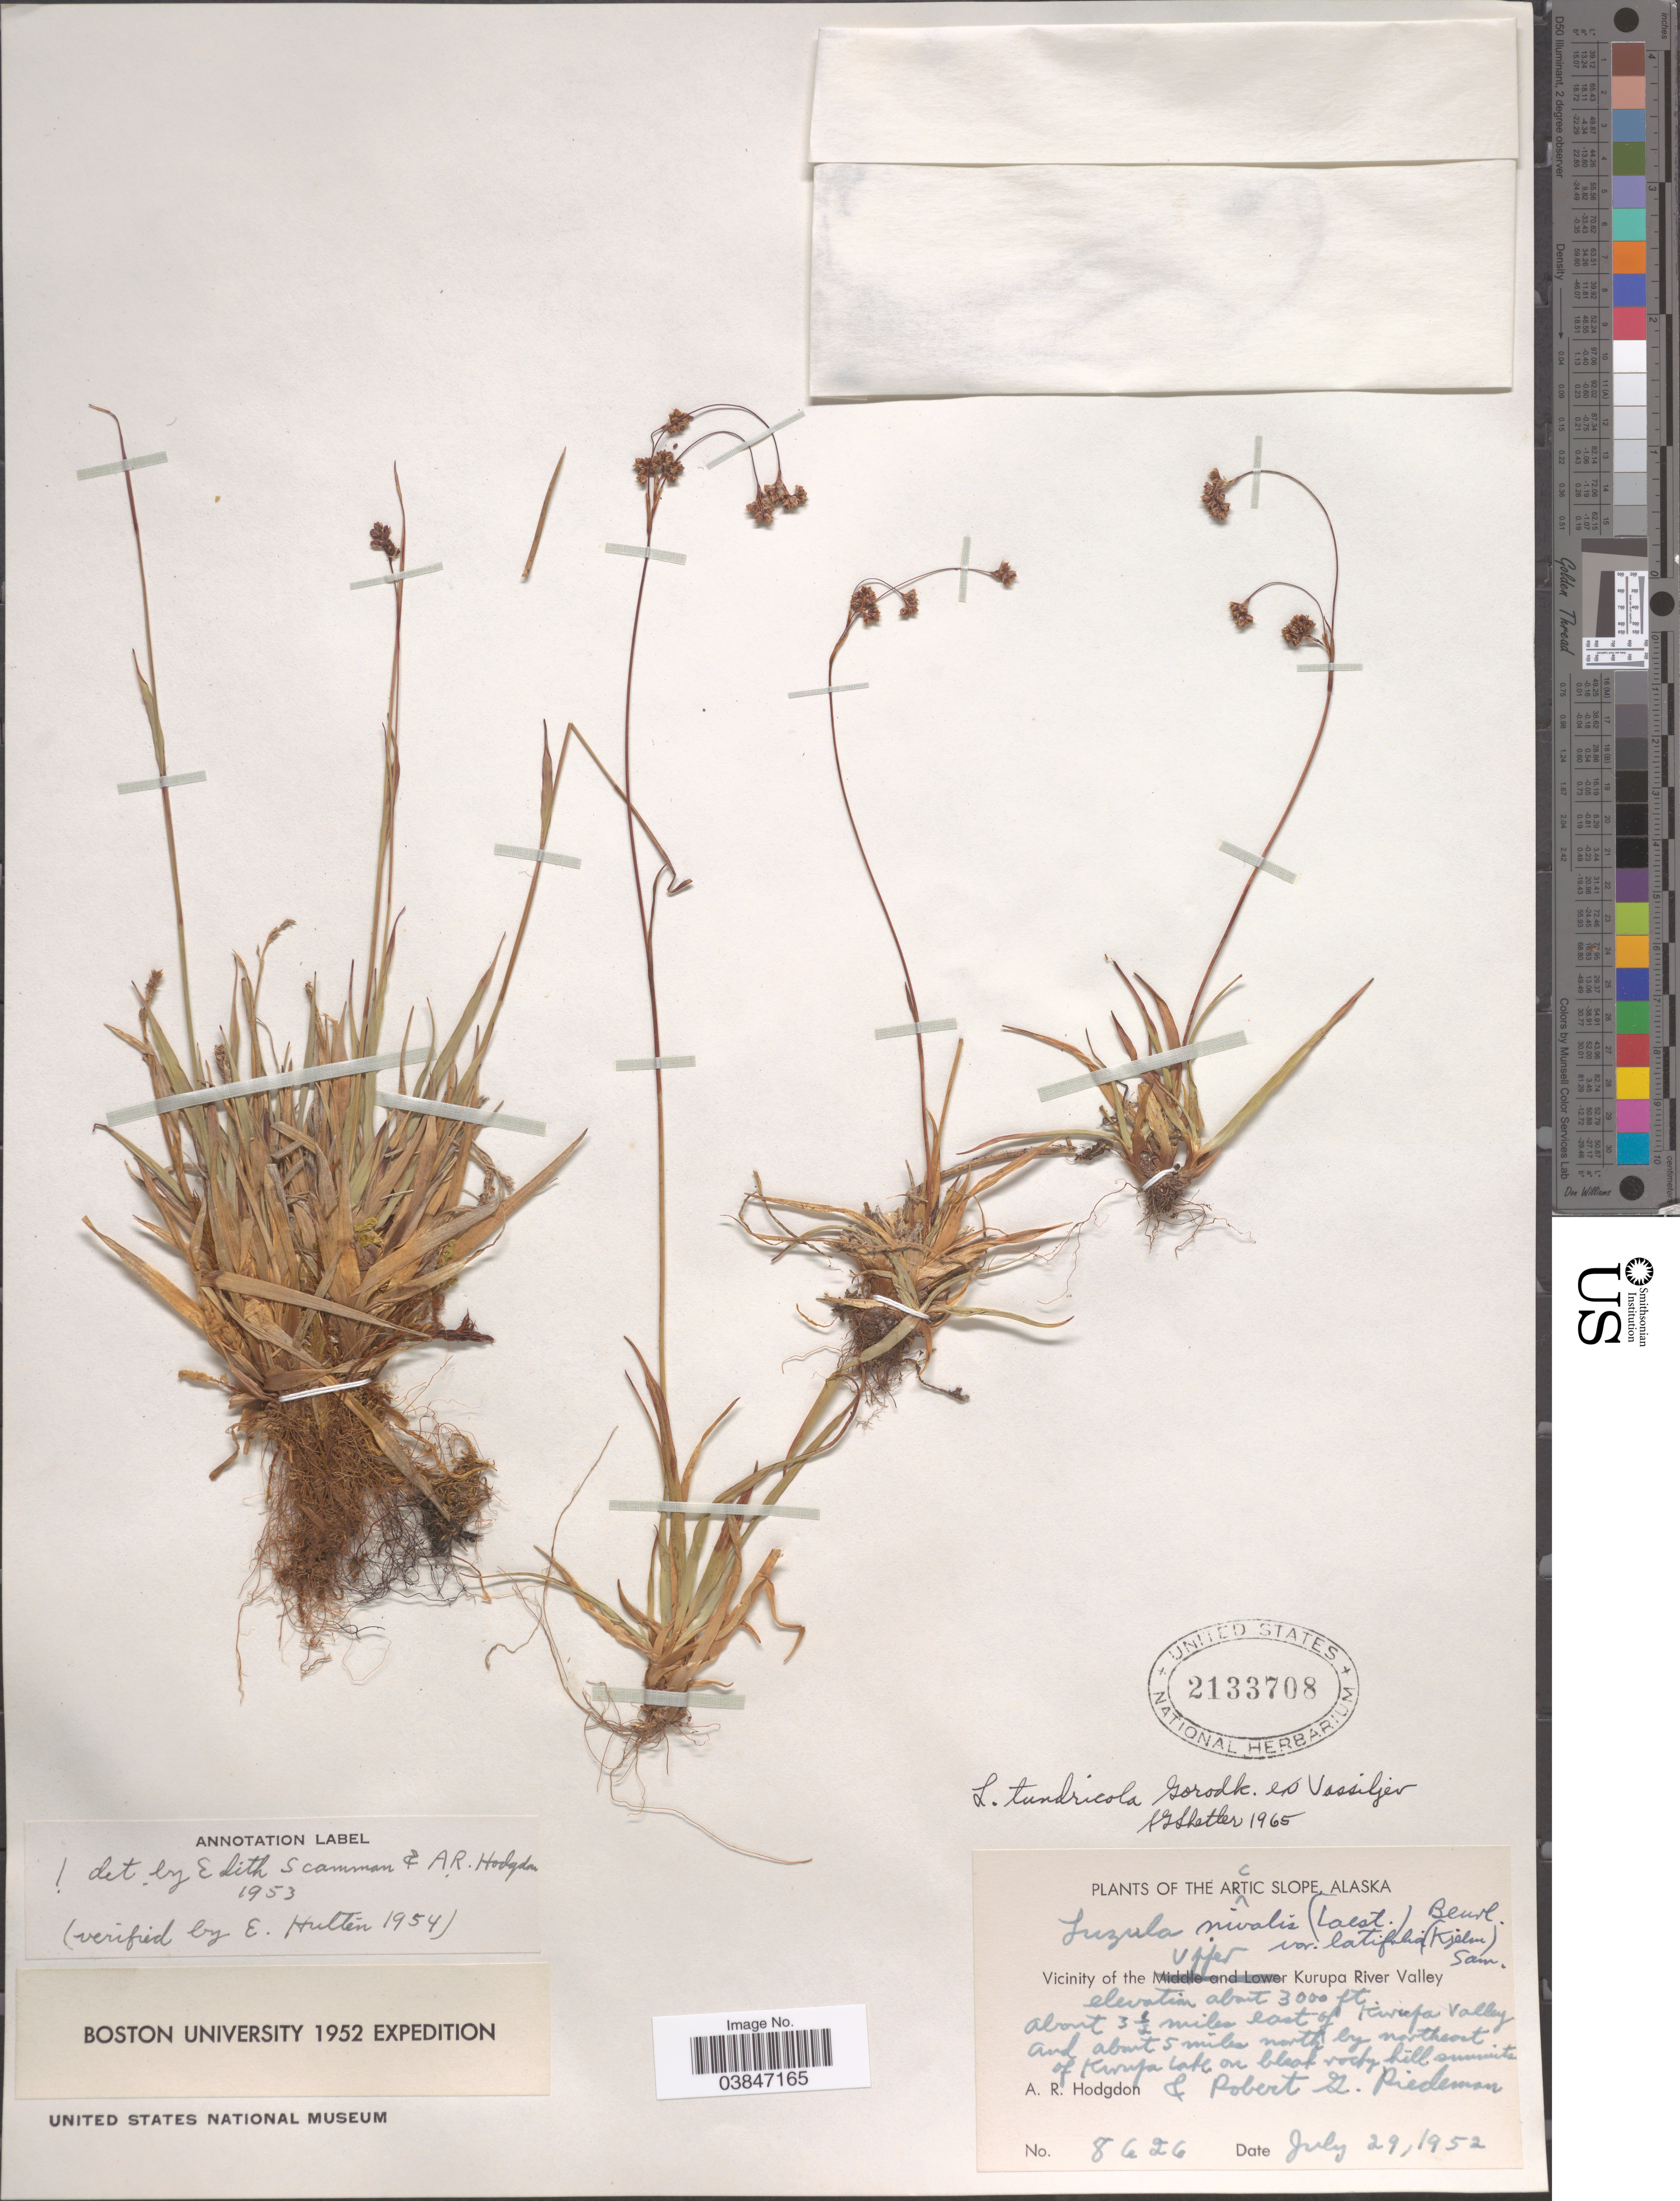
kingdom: Plantae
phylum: Tracheophyta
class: Liliopsida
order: Poales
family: Juncaceae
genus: Luzula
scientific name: Luzula tundricola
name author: (Gorodkov) V. Vassil.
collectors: A. R. Hodgdon & R. Piedeman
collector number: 8626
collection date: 1952-07-29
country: United States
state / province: Alaska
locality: The Arctic Slope. Vicinity of the upper Kurupa River Valley. About 3½ miles east of Kurupa Valley and about 5 miles north by northeast of Kurupa Lake.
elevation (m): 914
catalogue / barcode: US 2133708